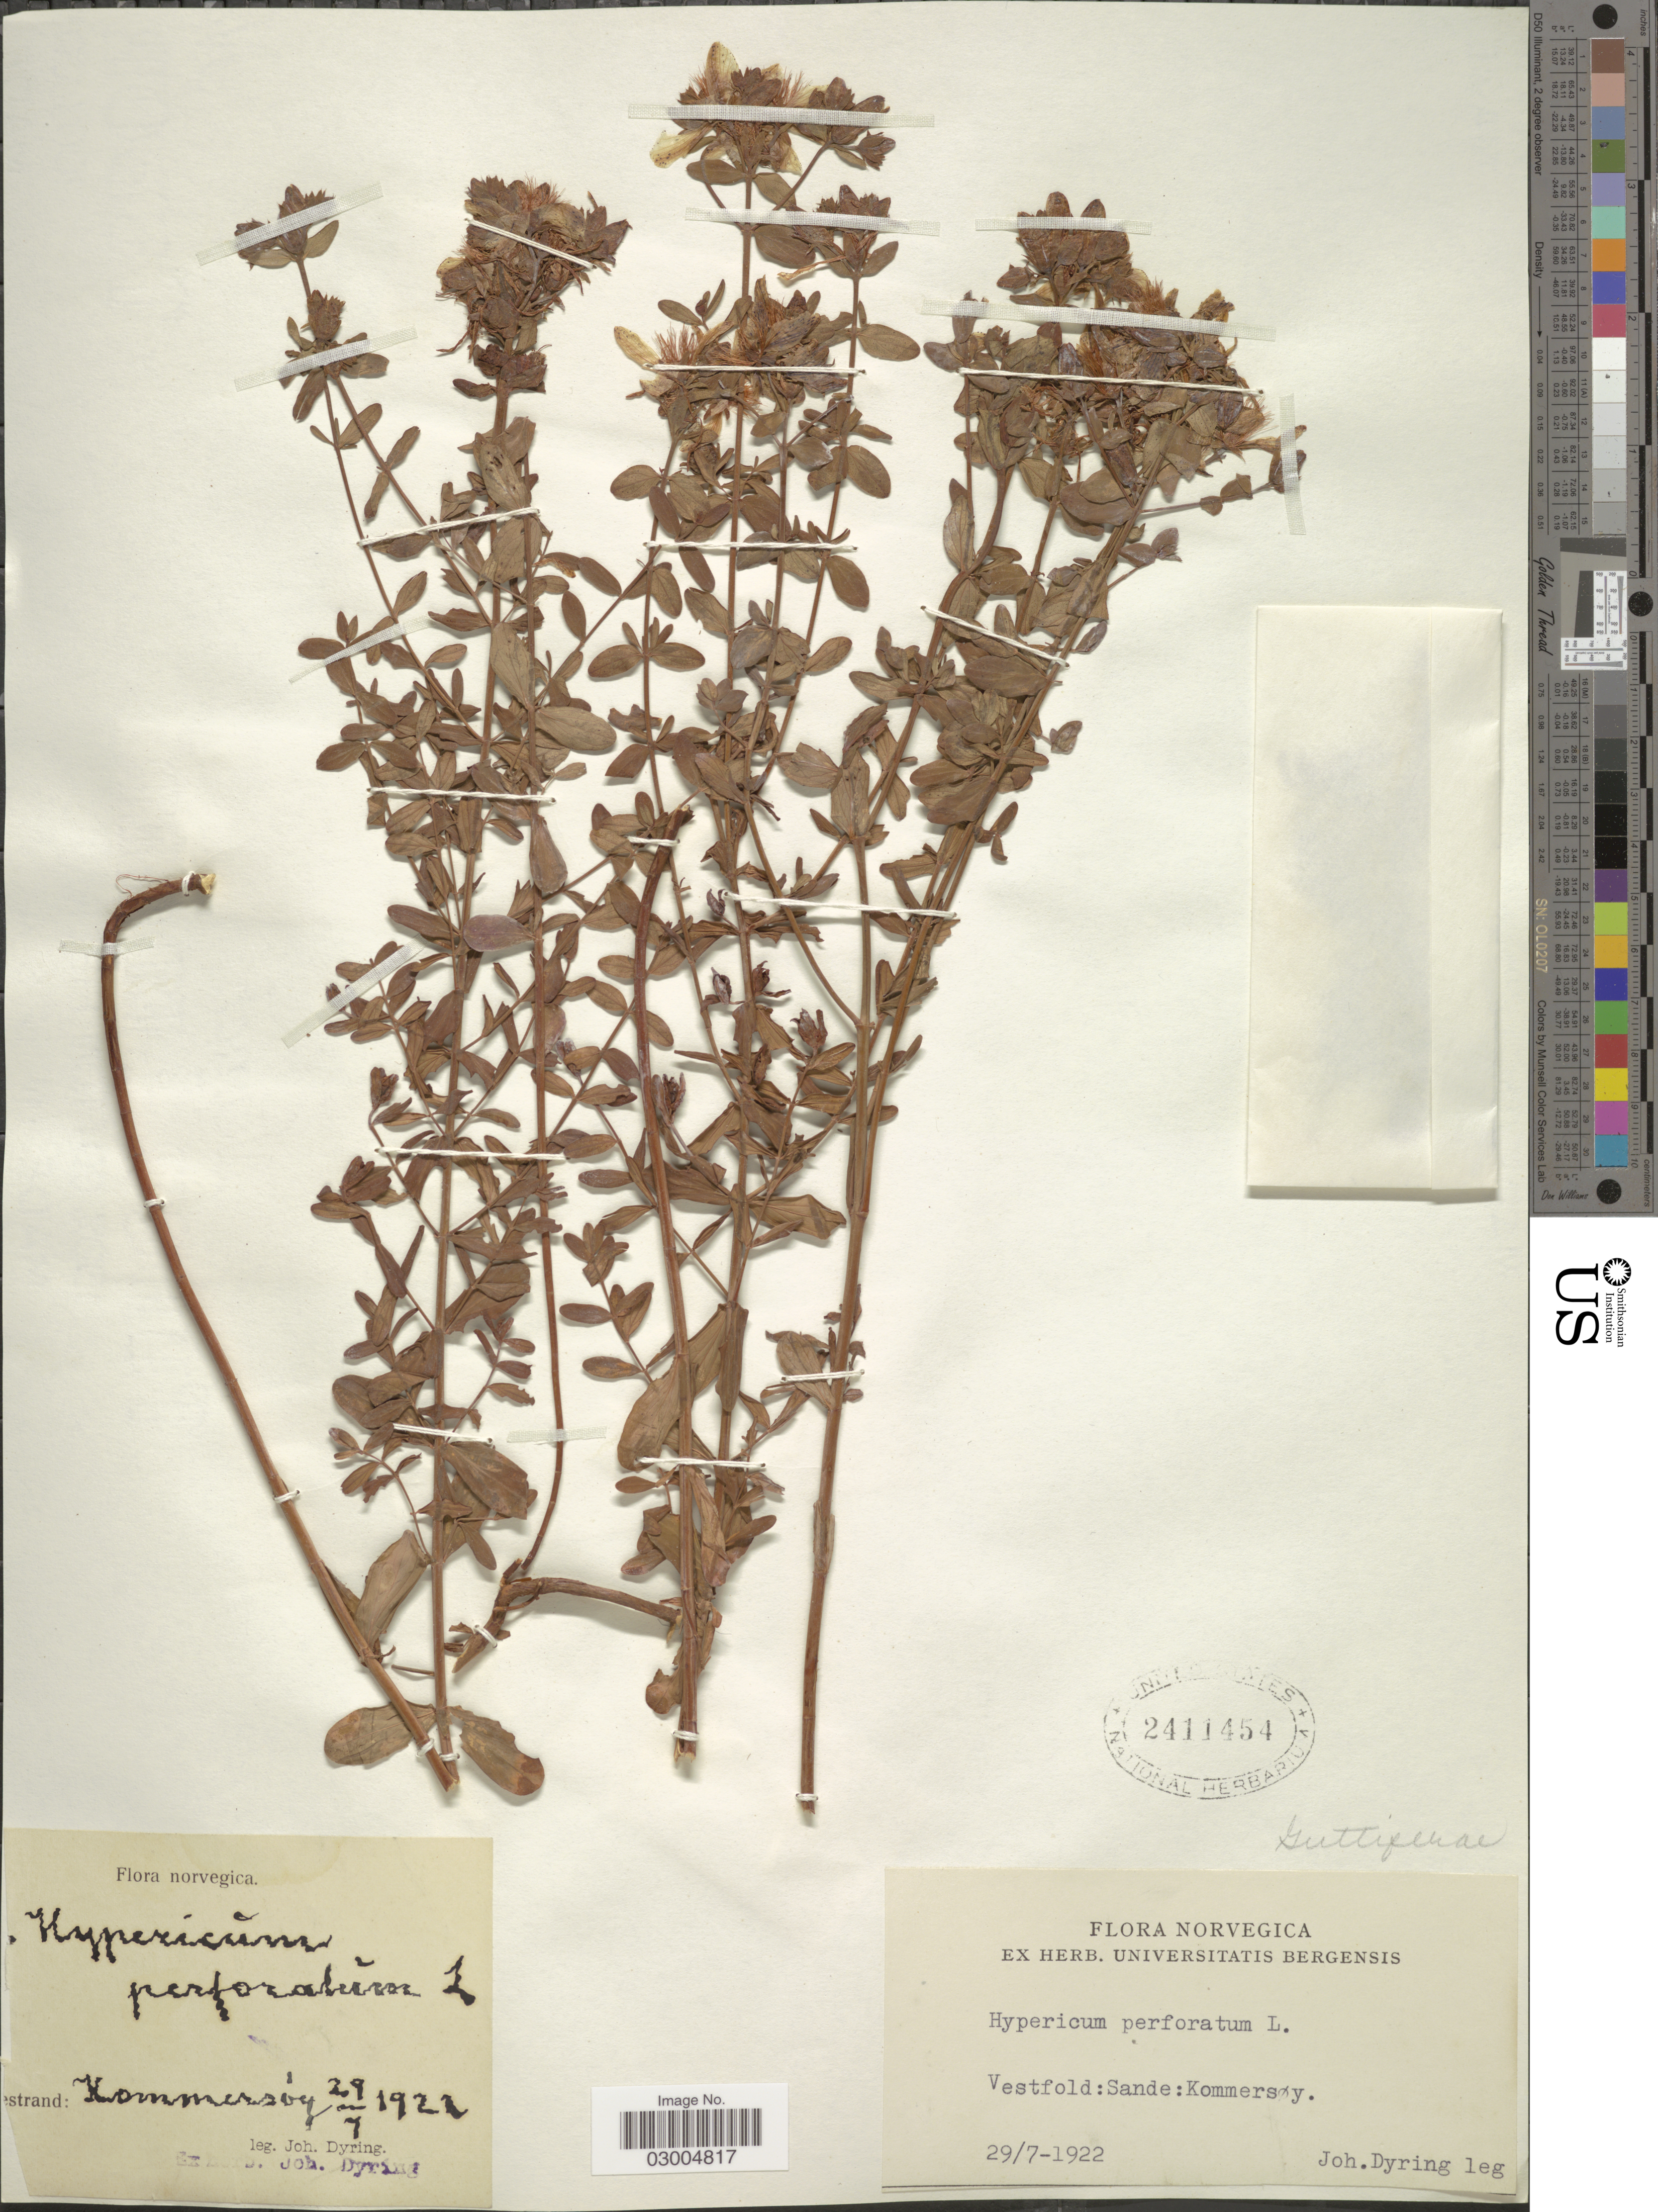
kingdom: Plantae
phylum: Tracheophyta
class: Magnoliopsida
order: Malpighiales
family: Hypericaceae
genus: Hypericum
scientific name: Hypericum perforatum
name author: L.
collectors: J. Dyring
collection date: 1922-07-29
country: Norway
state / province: Vestfold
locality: Norvegica. Sande: Kommersøy.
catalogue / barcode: US 2411454